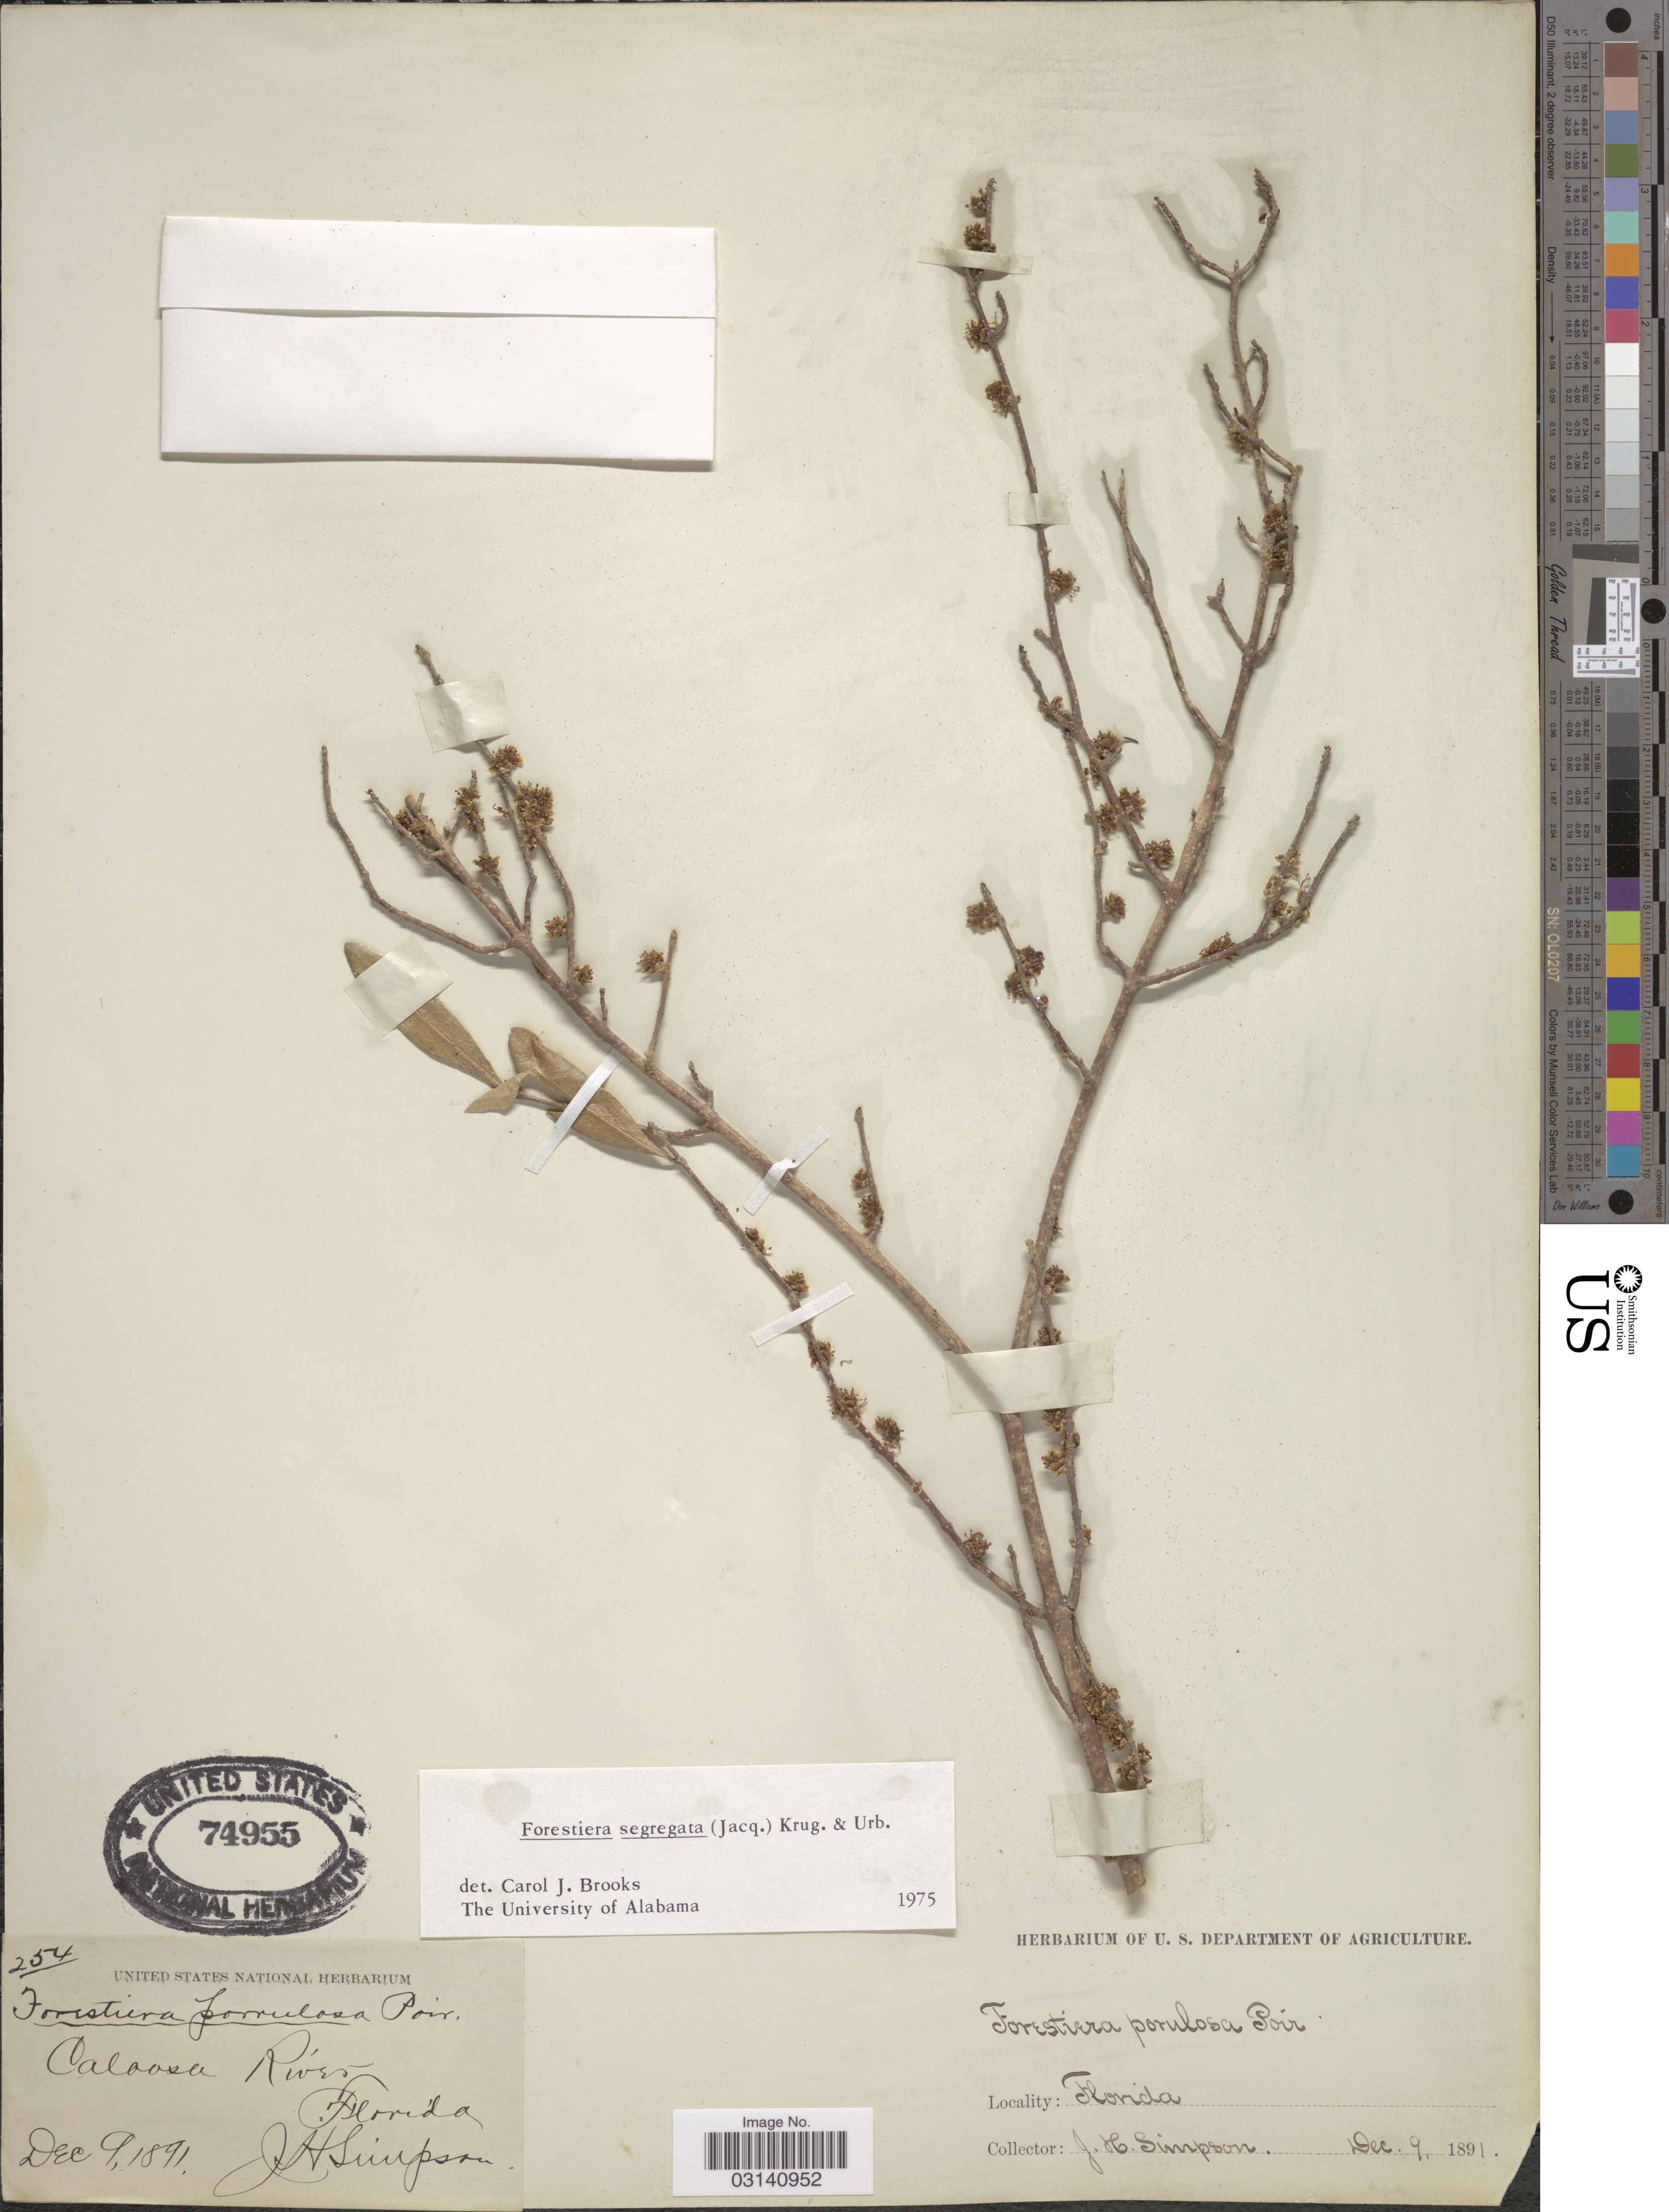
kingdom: Plantae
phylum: Tracheophyta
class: Magnoliopsida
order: Lamiales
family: Oleaceae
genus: Forestiera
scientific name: Forestiera segregata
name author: (Jacq.) Krug & Urb.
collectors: J. H. Simpson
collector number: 254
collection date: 1891-12-09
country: United States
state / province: Florida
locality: Caloosa River.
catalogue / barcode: US 74955